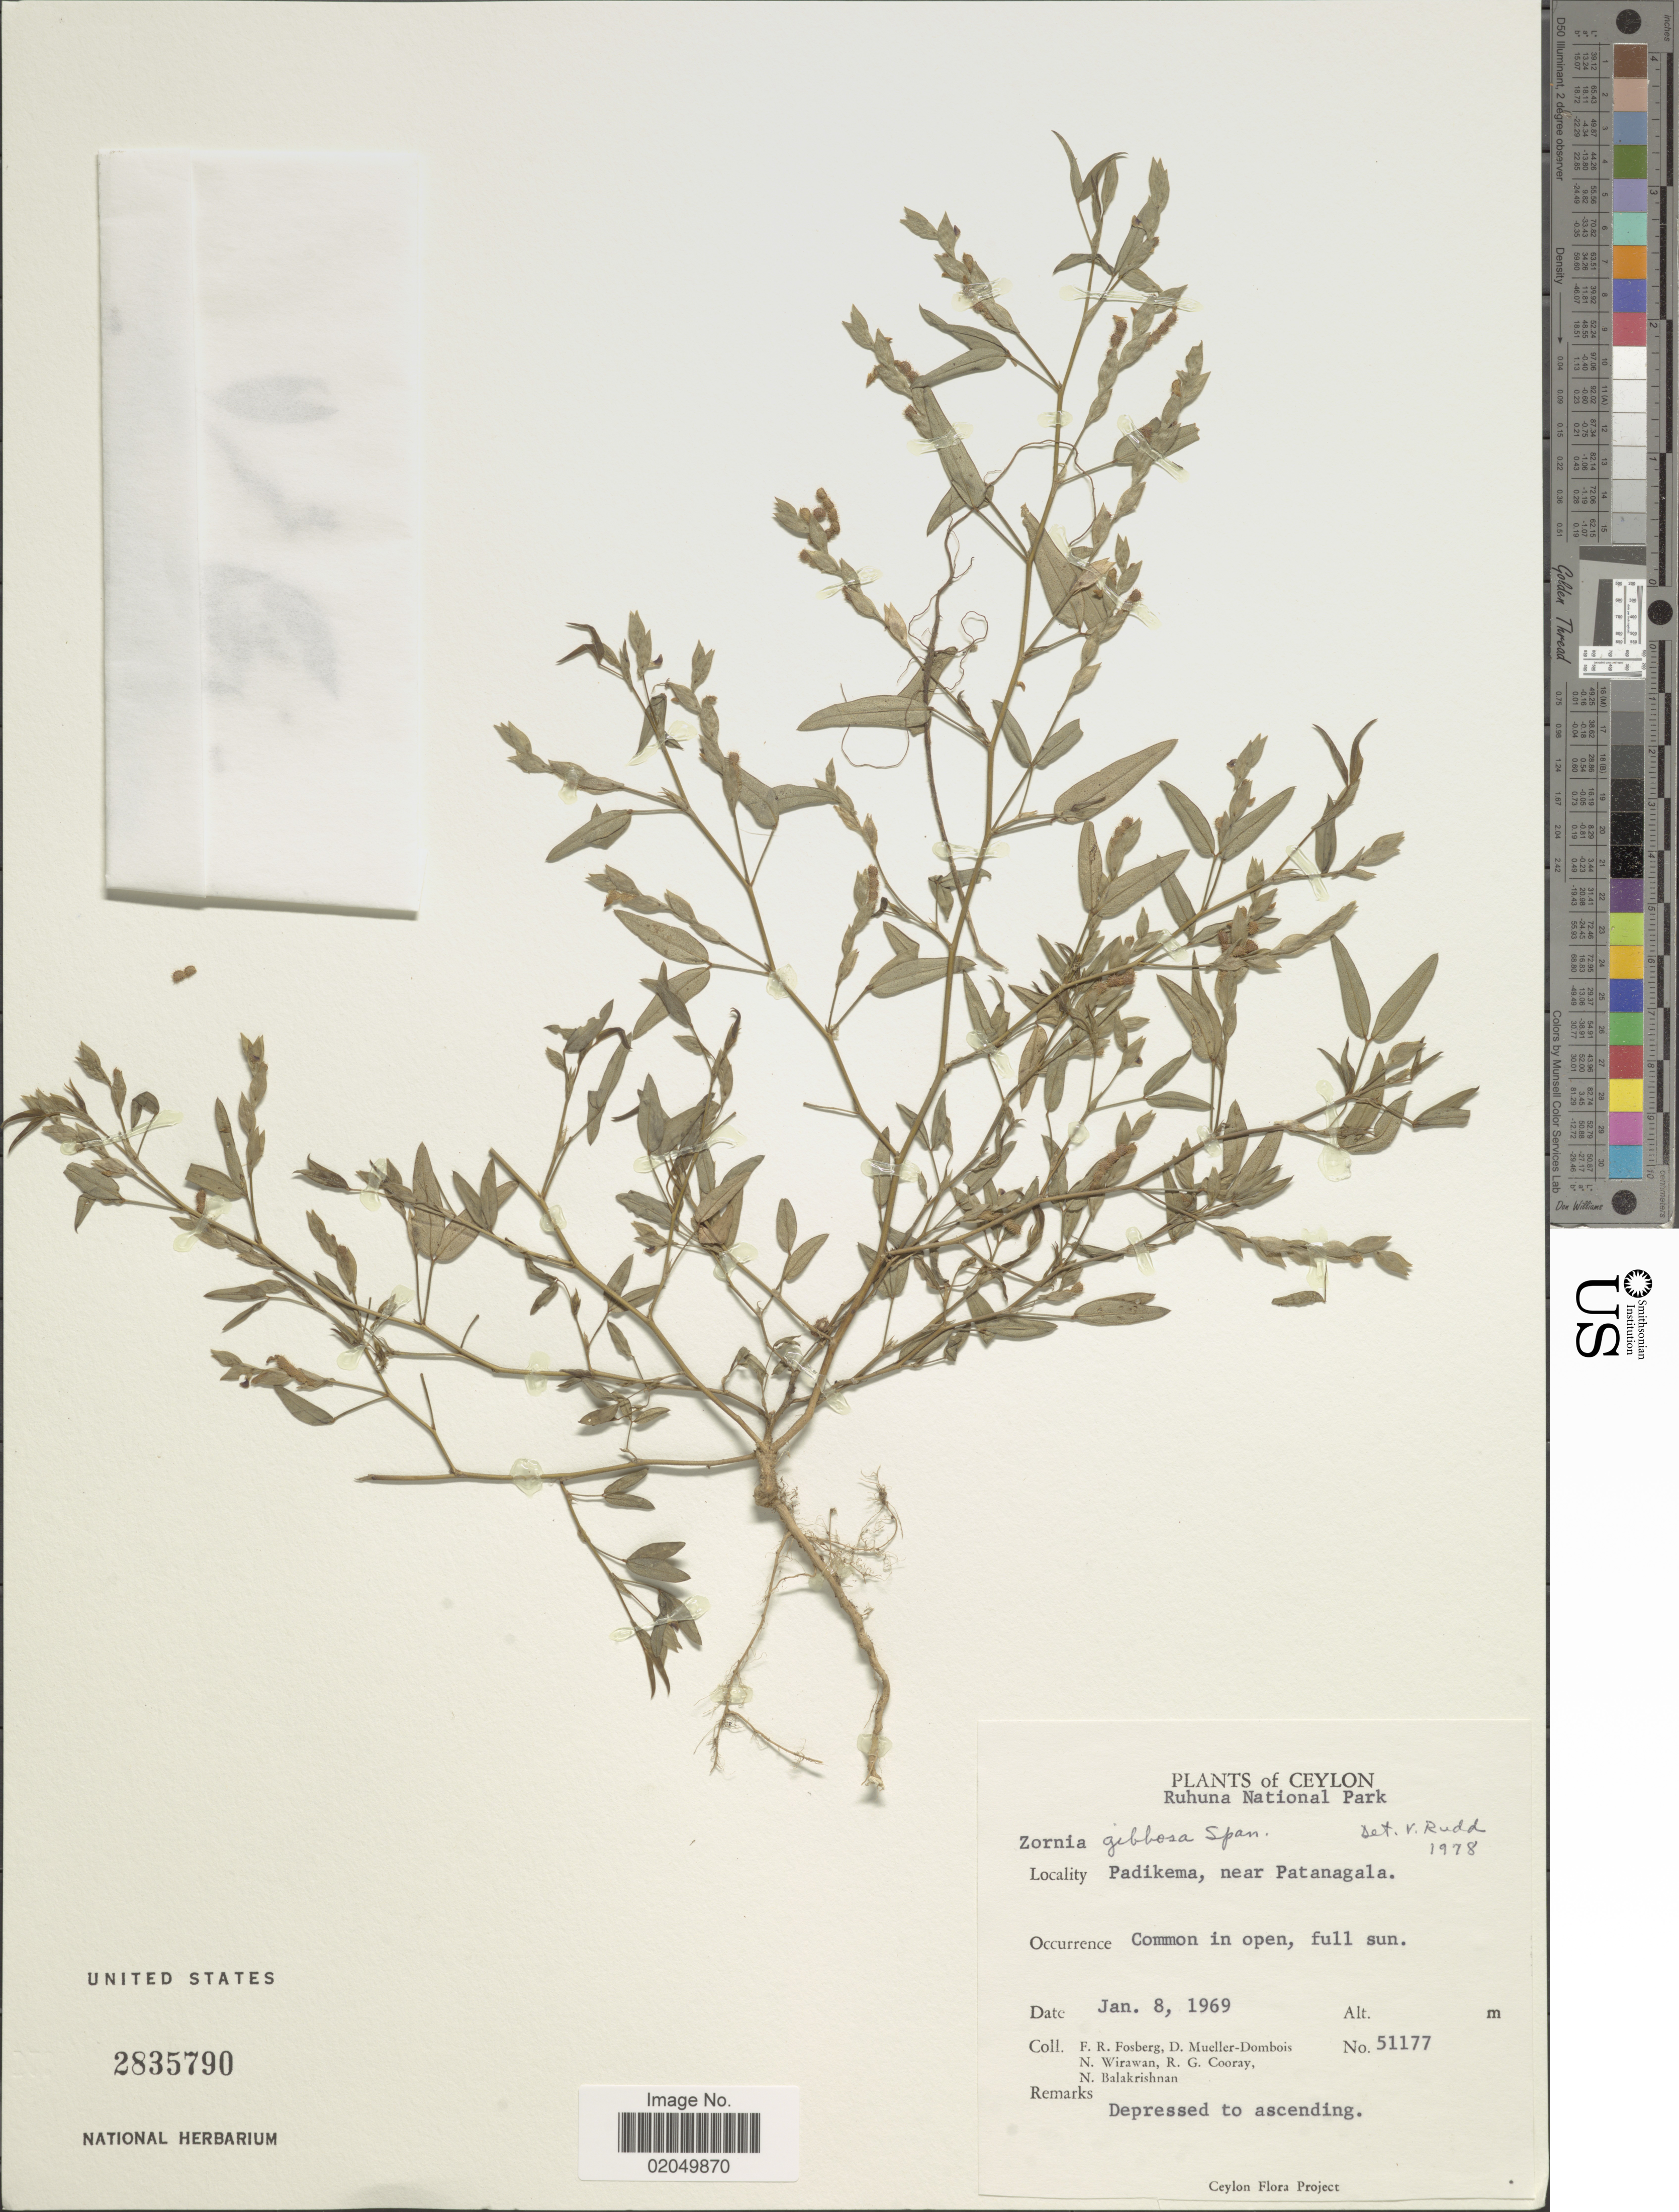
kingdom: Plantae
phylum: Tracheophyta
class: Magnoliopsida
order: Fabales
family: Fabaceae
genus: Zornia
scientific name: Zornia gibbosa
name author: Spanoghe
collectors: F. R. Fosberg, D. Mueller-Dombois, N. Wirawan, R. Cooray & N. Balakrishnan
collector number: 51177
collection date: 1969-01-08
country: Sri Lanka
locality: Ceylon, Ruhuna National Park, Padikema, near Patanagala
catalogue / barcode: US 2835790